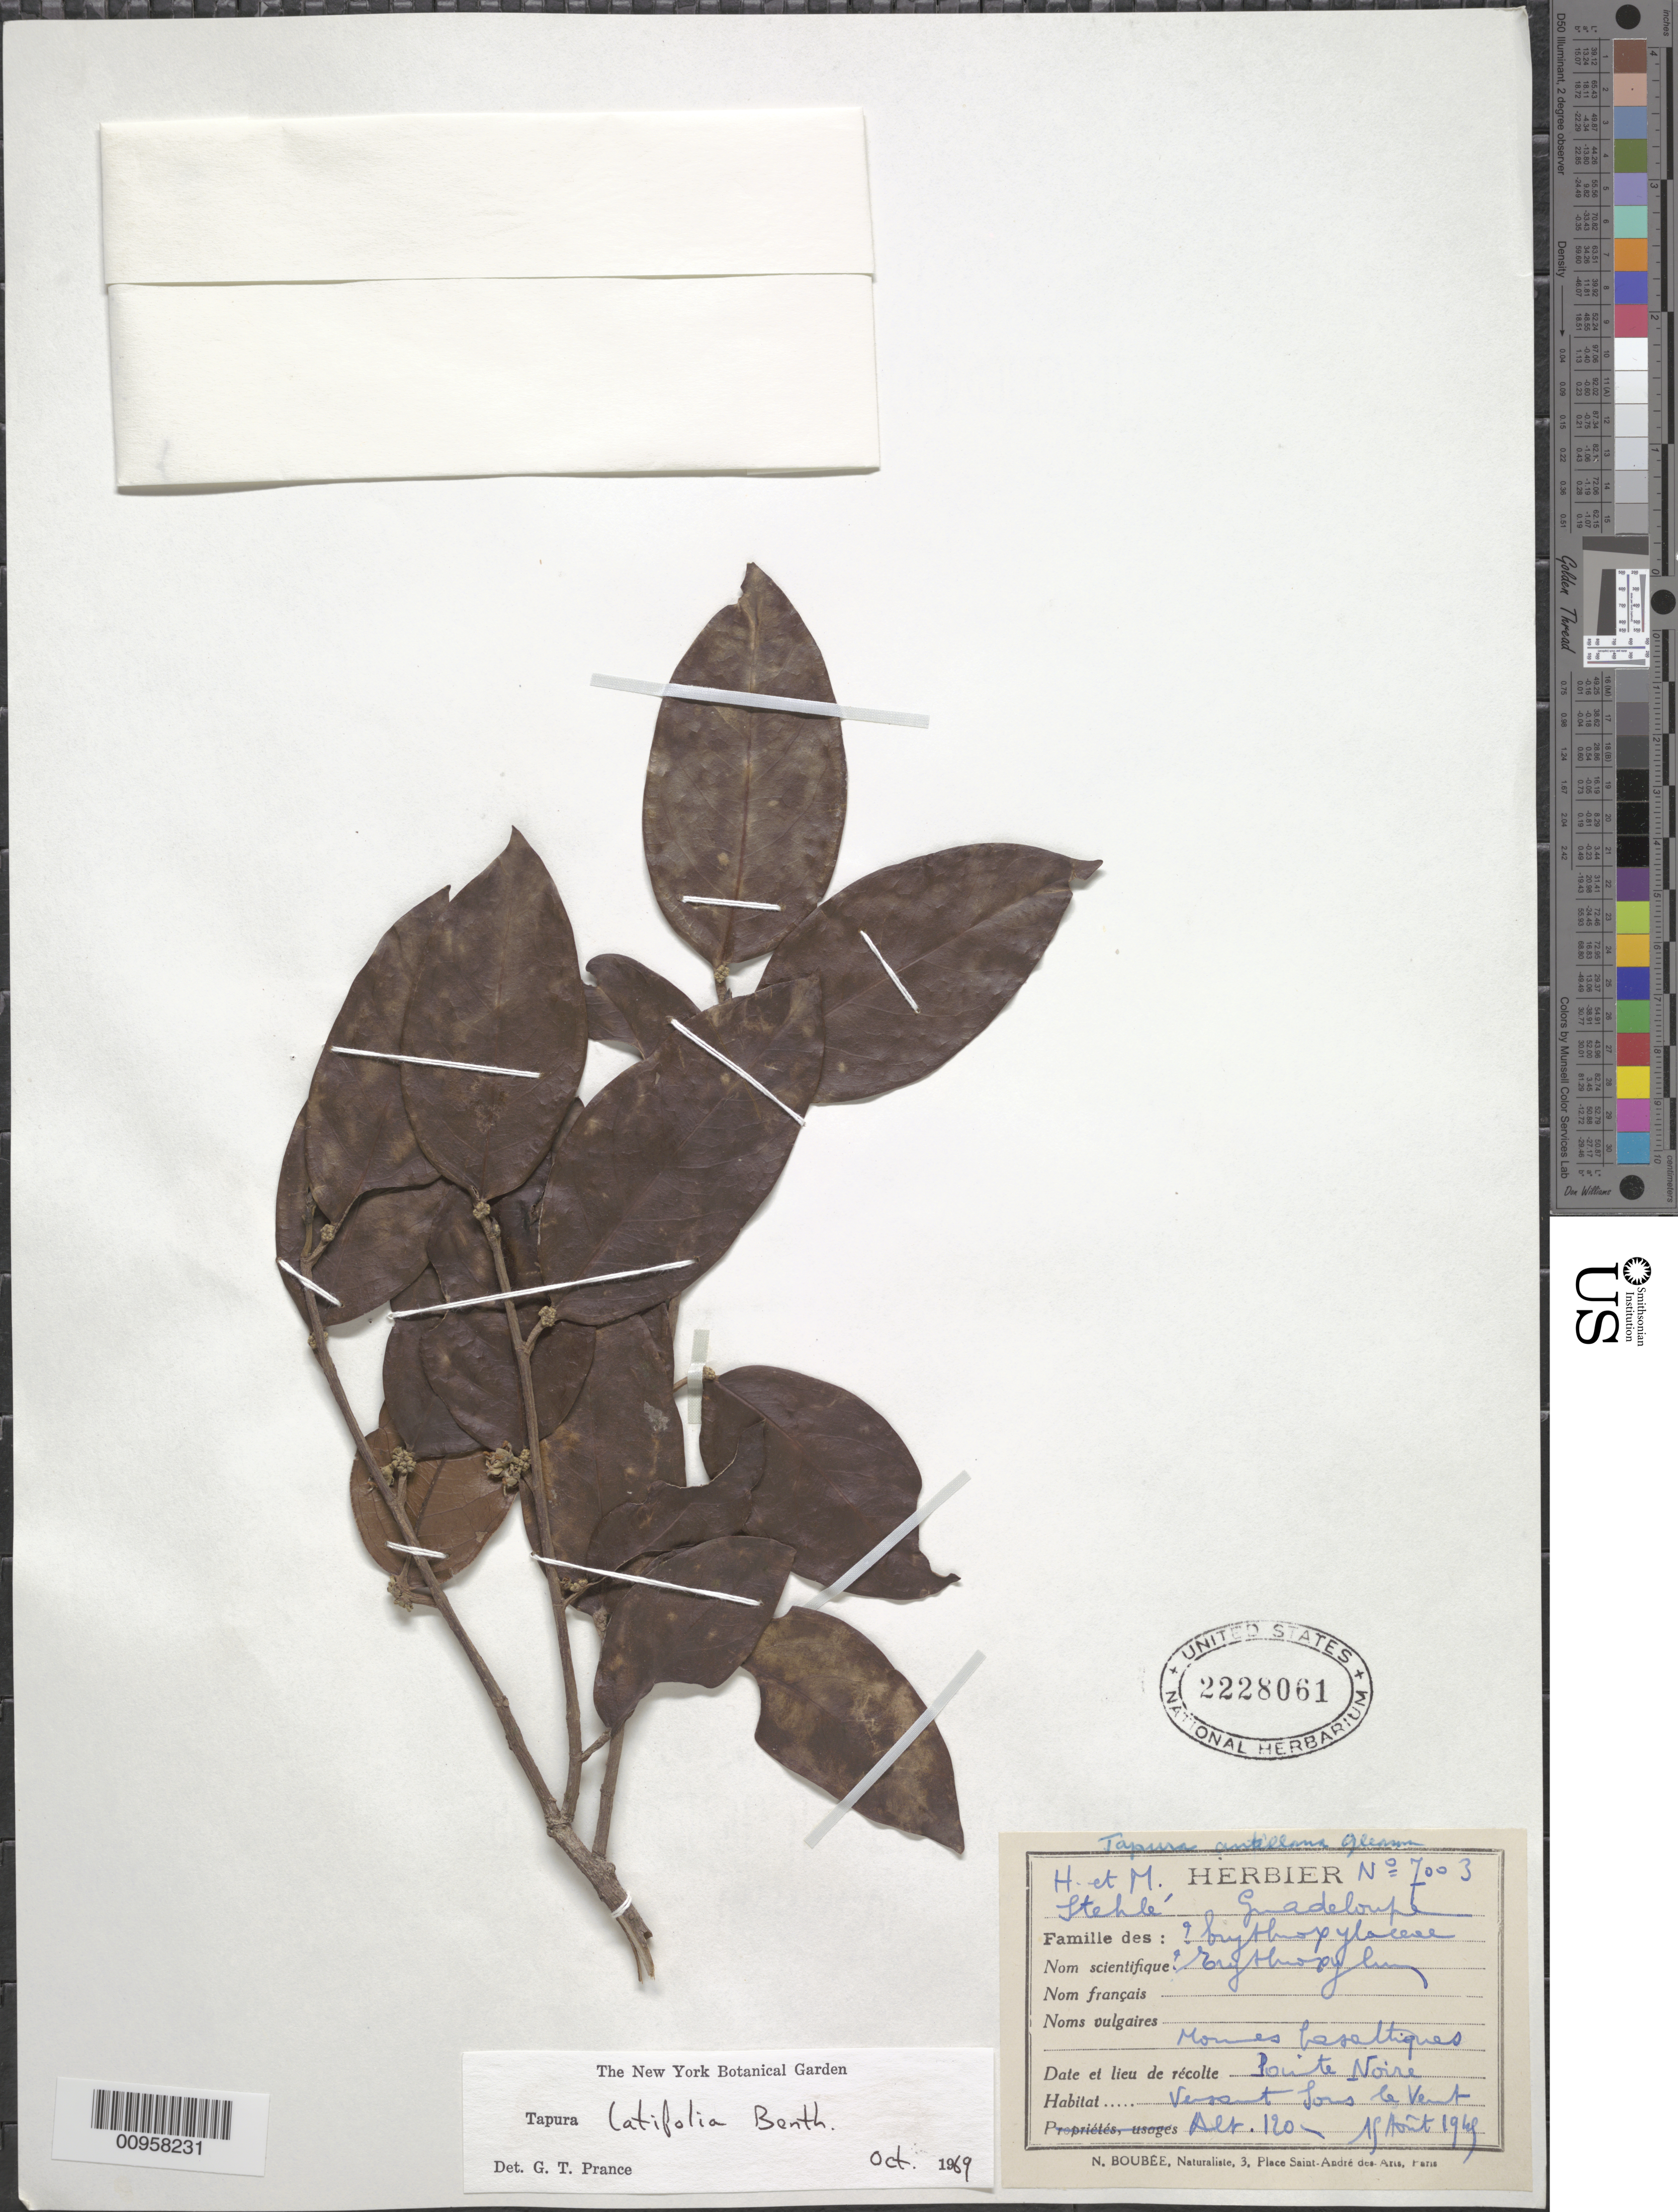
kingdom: Plantae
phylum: Tracheophyta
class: Magnoliopsida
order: Malpighiales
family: Dichapetalaceae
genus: Tapura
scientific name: Tapura latifolia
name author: Benth.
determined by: Prance, G. T.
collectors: H. Stehlé & M. Stehlé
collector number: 7003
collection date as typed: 19 Aug 1949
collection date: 1949-08-19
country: Guadeloupe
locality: Pointe Noire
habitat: Mornes basaltiques, "versant" sous le vent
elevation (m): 120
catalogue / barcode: US 2228061